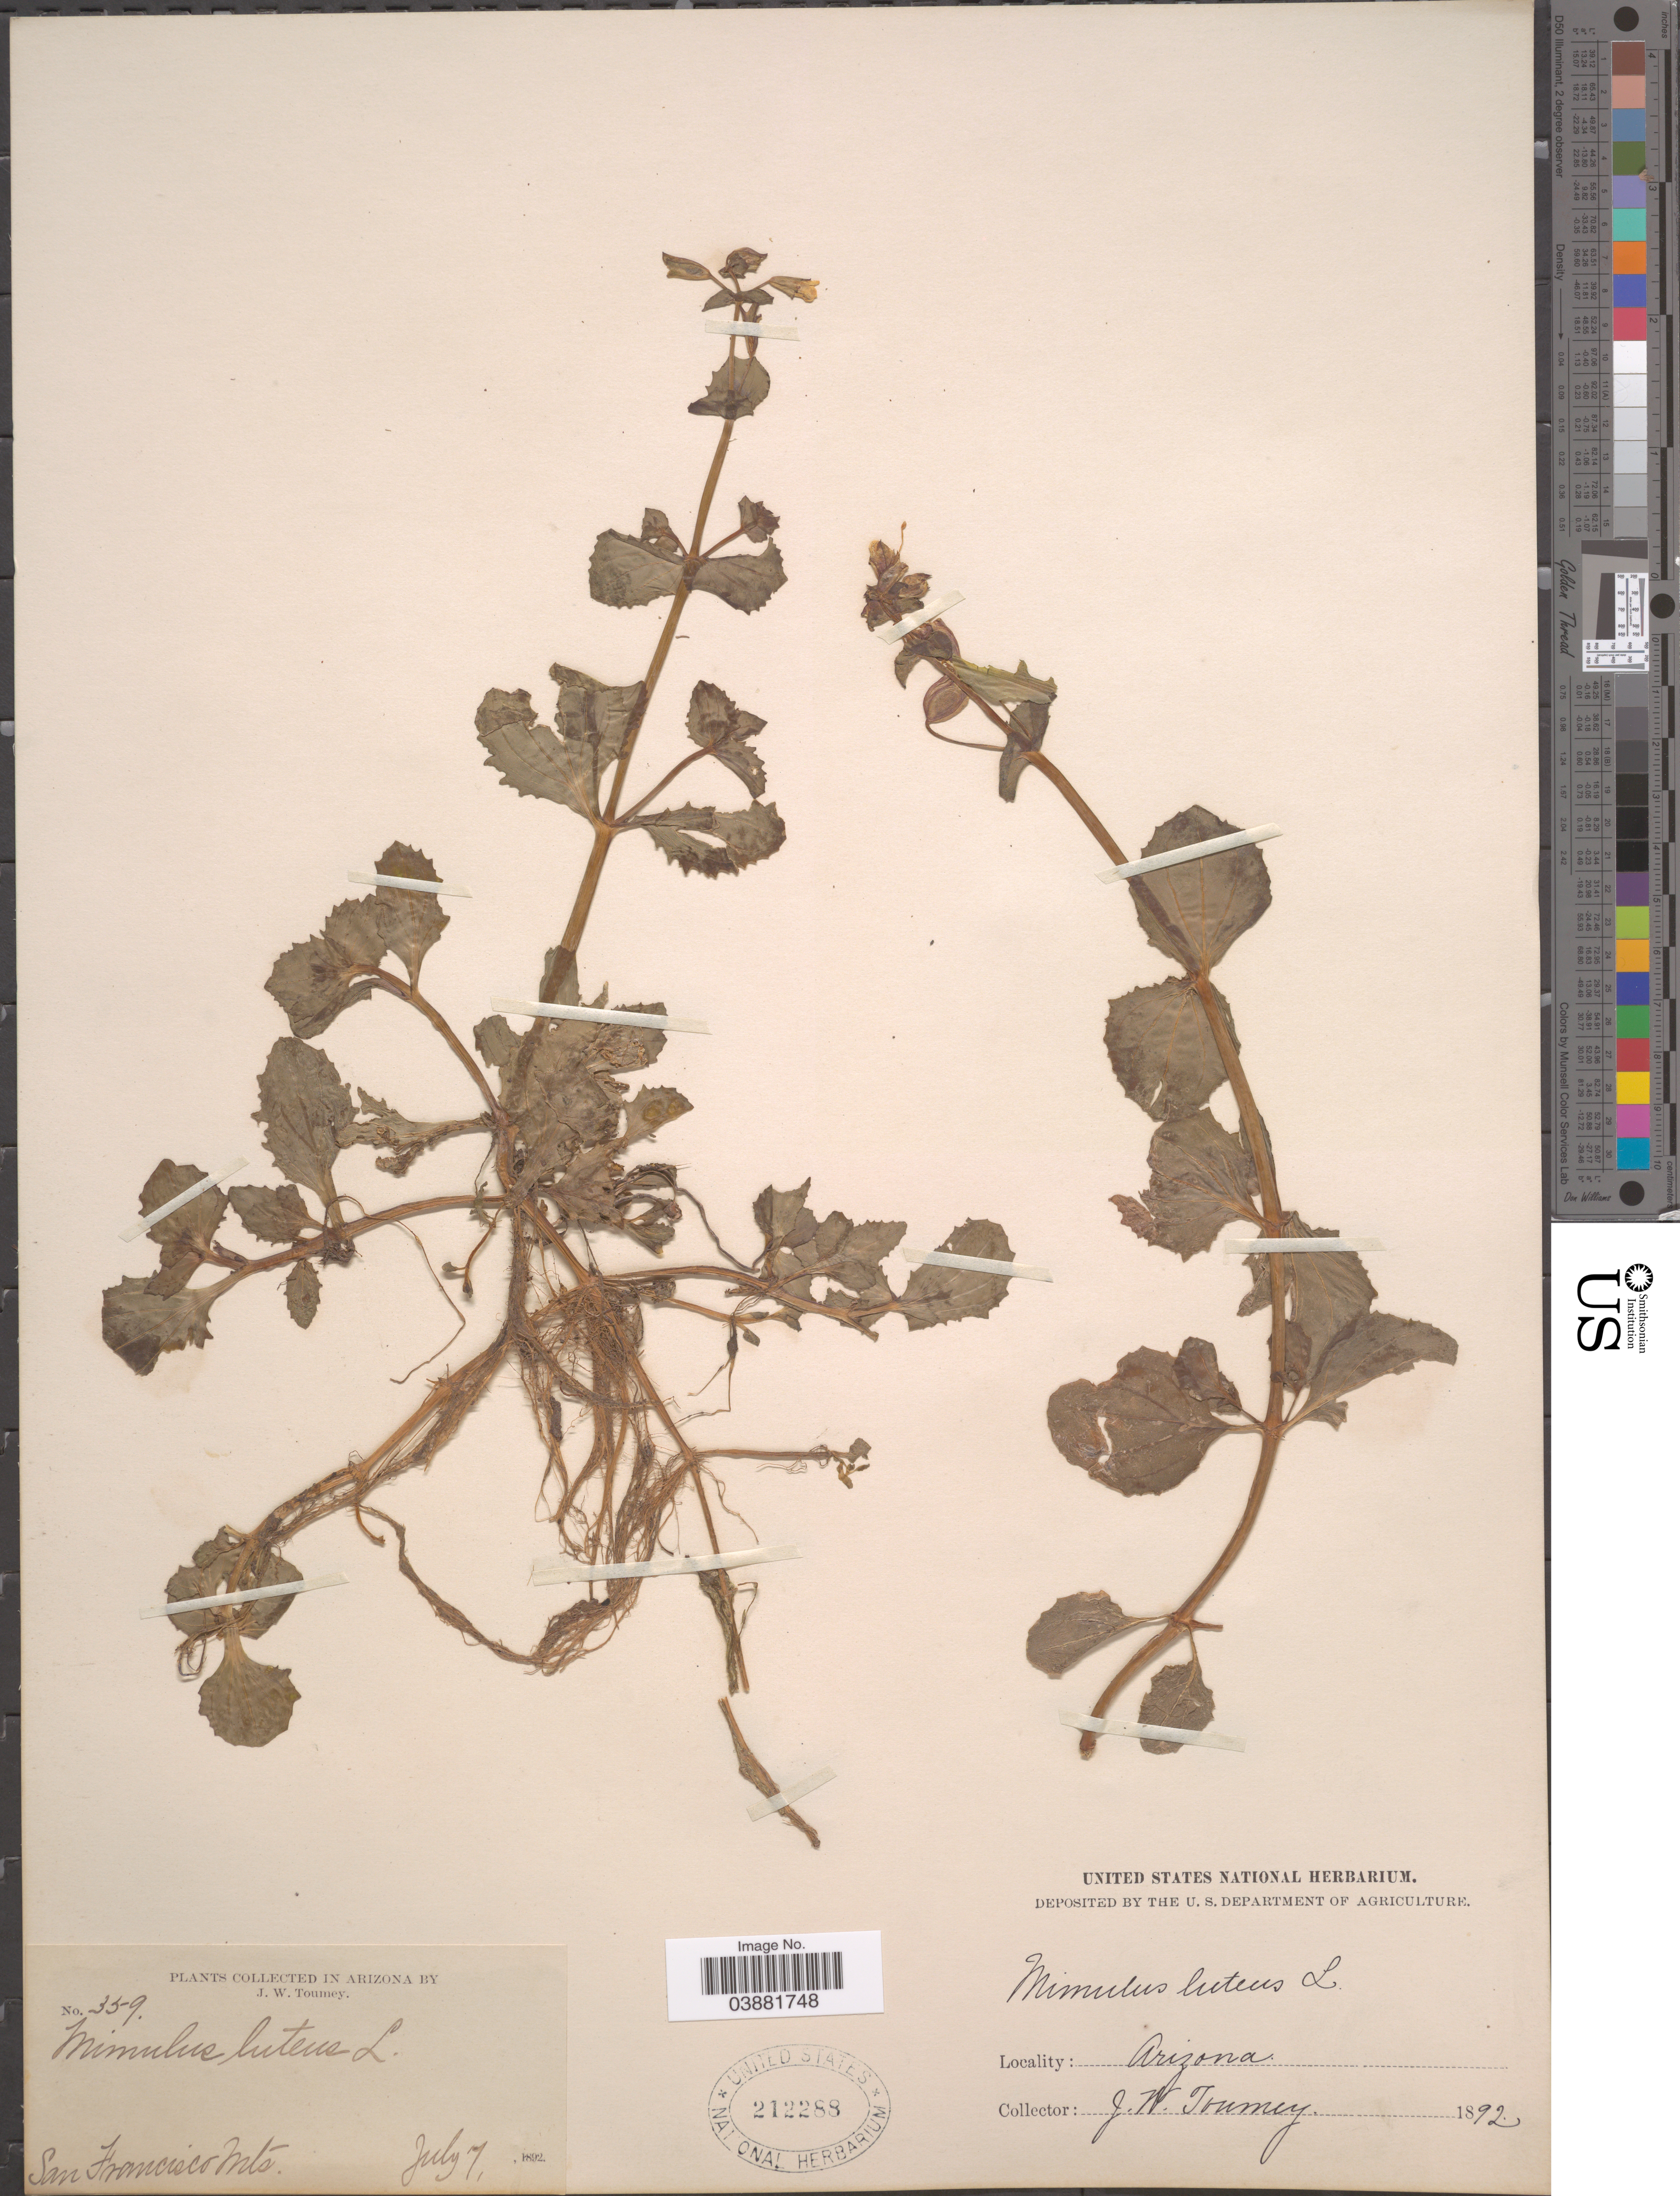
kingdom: Plantae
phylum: Tracheophyta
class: Magnoliopsida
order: Lamiales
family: Phrymaceae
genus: Mimulus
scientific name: Mimulus guttatus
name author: DC.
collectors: J. W. Toumey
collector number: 359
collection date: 1892-07-07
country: United States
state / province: Arizona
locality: San Francisco Mts.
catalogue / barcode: US 212288